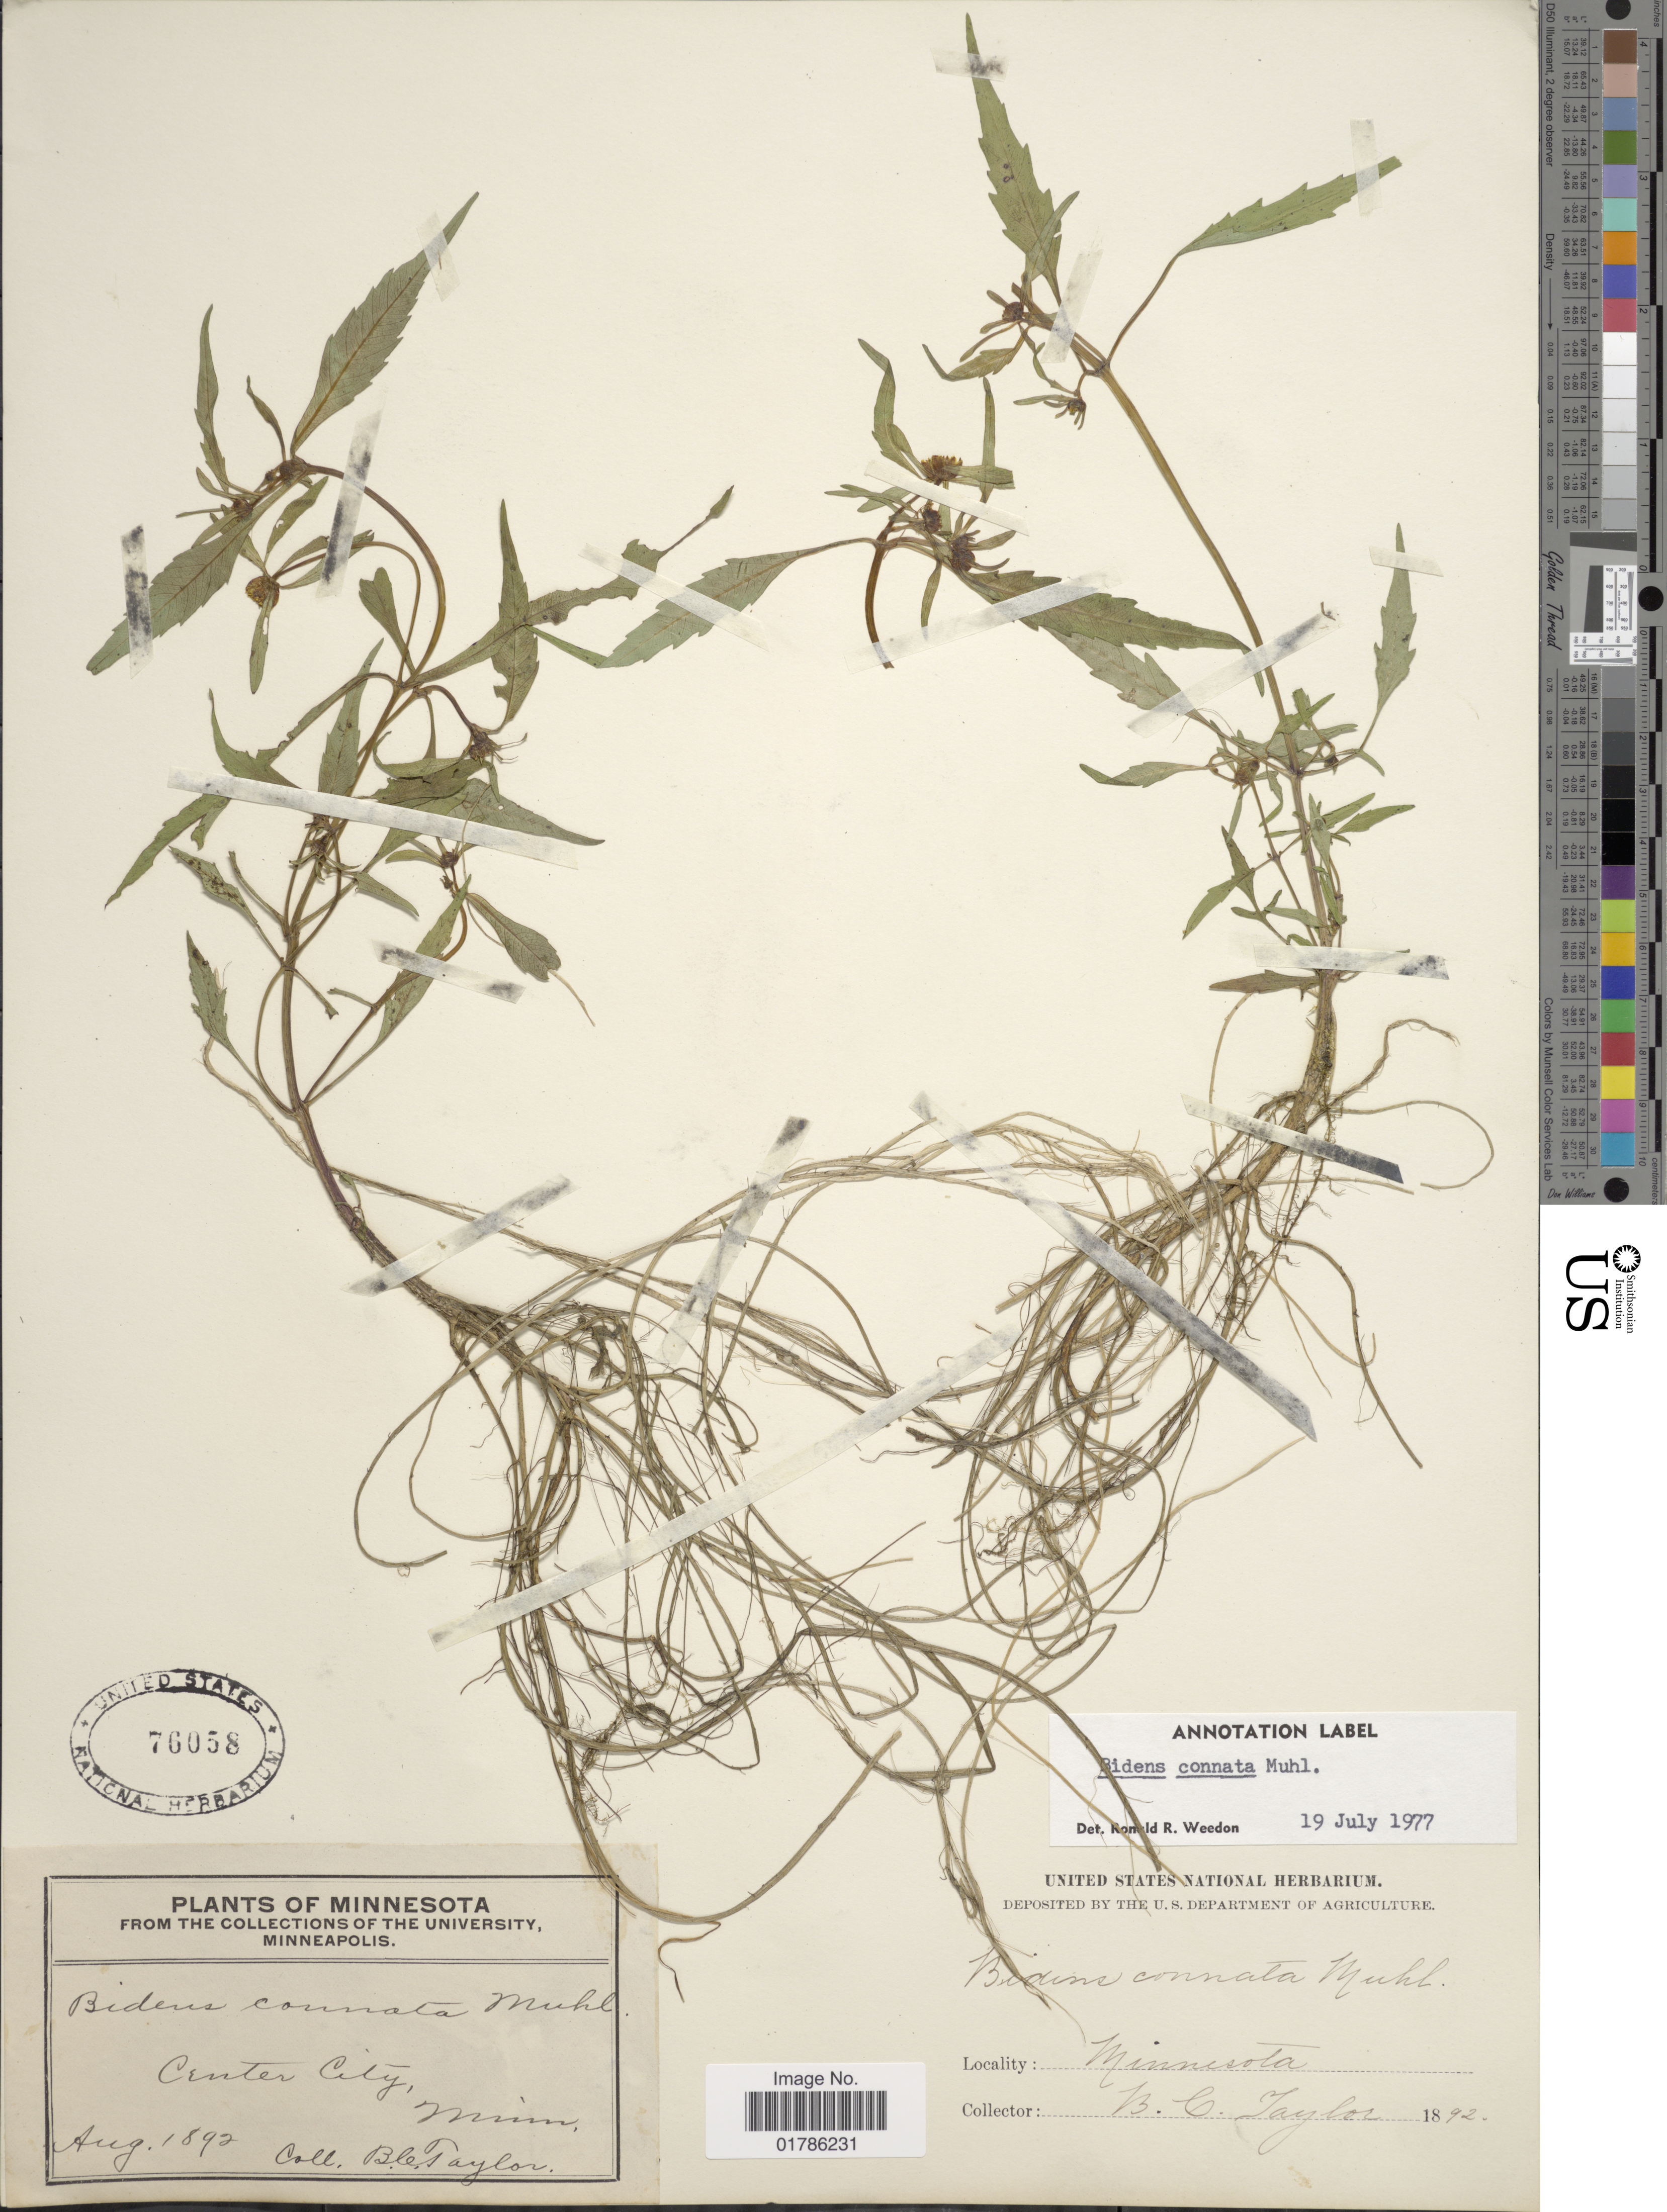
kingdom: Plantae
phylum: Tracheophyta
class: Magnoliopsida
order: Asterales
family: Asteraceae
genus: Bidens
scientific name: Bidens connata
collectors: B. C. Taylor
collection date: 1892-08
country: United States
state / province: Minnesota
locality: Center City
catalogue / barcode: US 76058